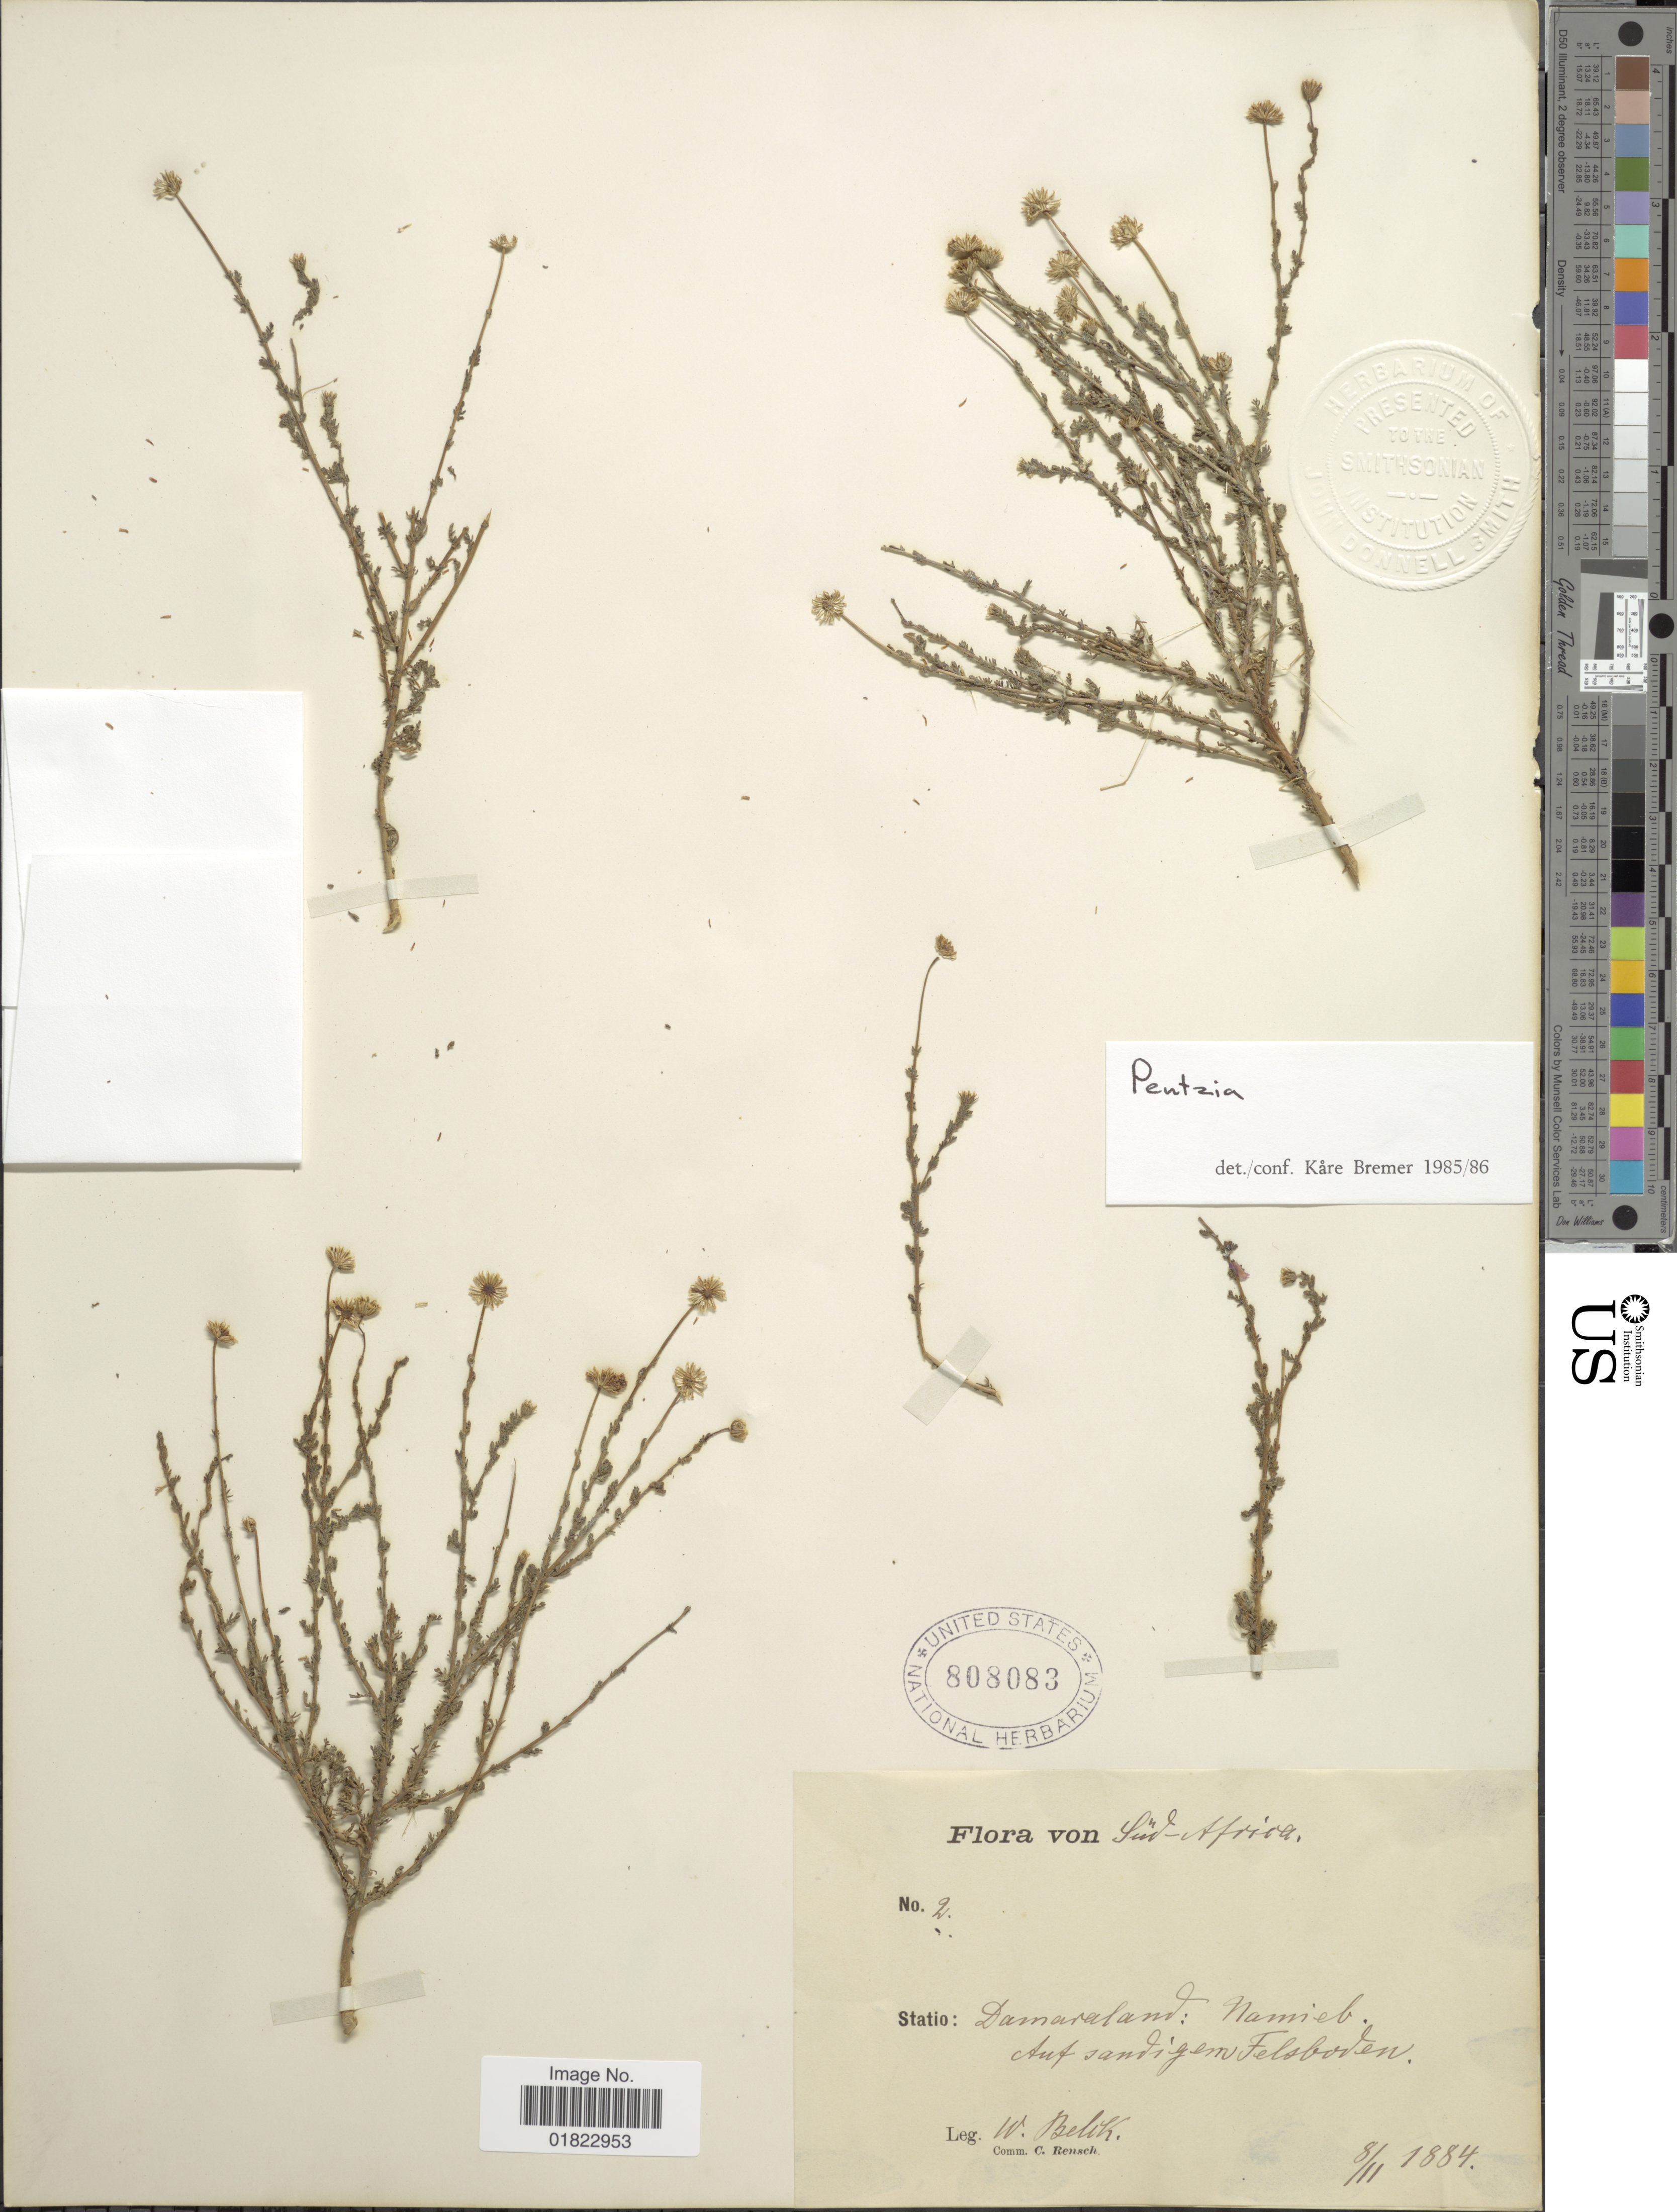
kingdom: Plantae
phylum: Tracheophyta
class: Magnoliopsida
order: Asterales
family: Asteraceae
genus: Pentzia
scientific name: Pentzia sp.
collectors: W. Belck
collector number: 2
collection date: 1884-11-08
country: South Africa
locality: Statio: Damaraland: Namieb. Auf Sandigen Felsboden.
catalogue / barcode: US 808083